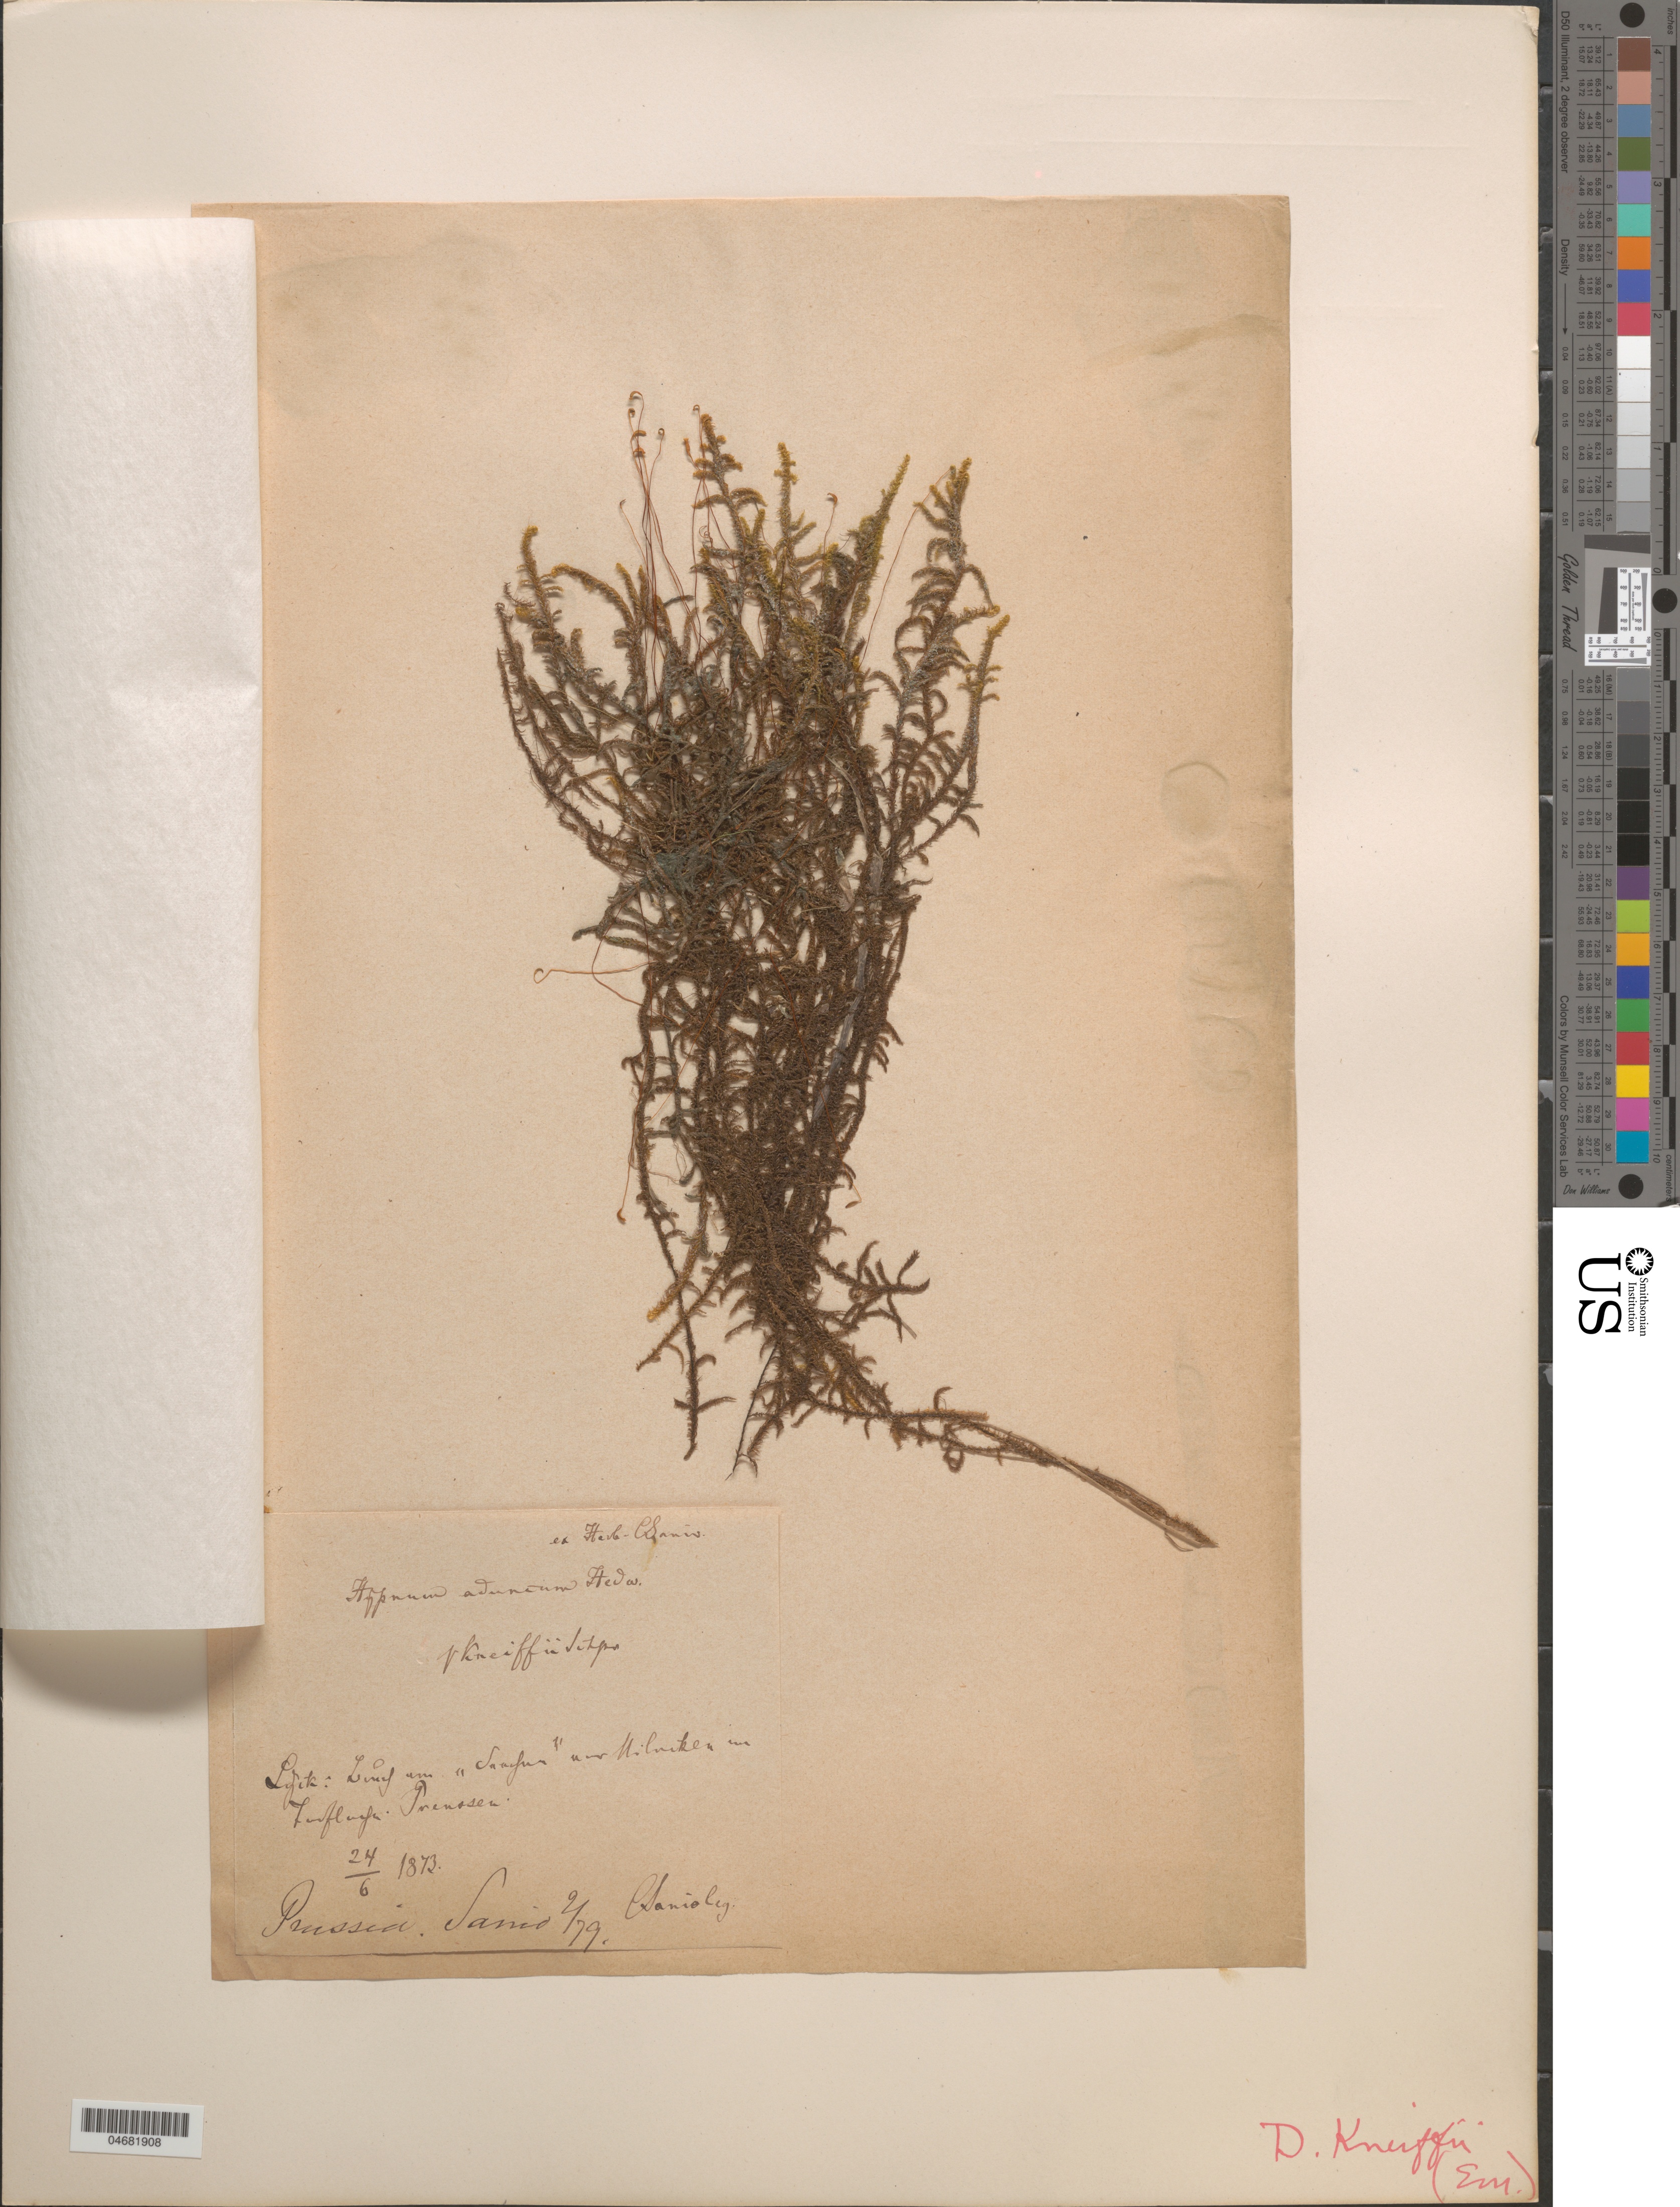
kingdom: Plantae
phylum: Bryophyta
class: Bryopsida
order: Hypnales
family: Hypnaceae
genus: Hypnum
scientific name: Hypnum aduncum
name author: Hedw.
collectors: C. Sanio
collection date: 1873-06-24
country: Poland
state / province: Warminsko-Mazurskie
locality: Lyck. Preussen. Prussia.